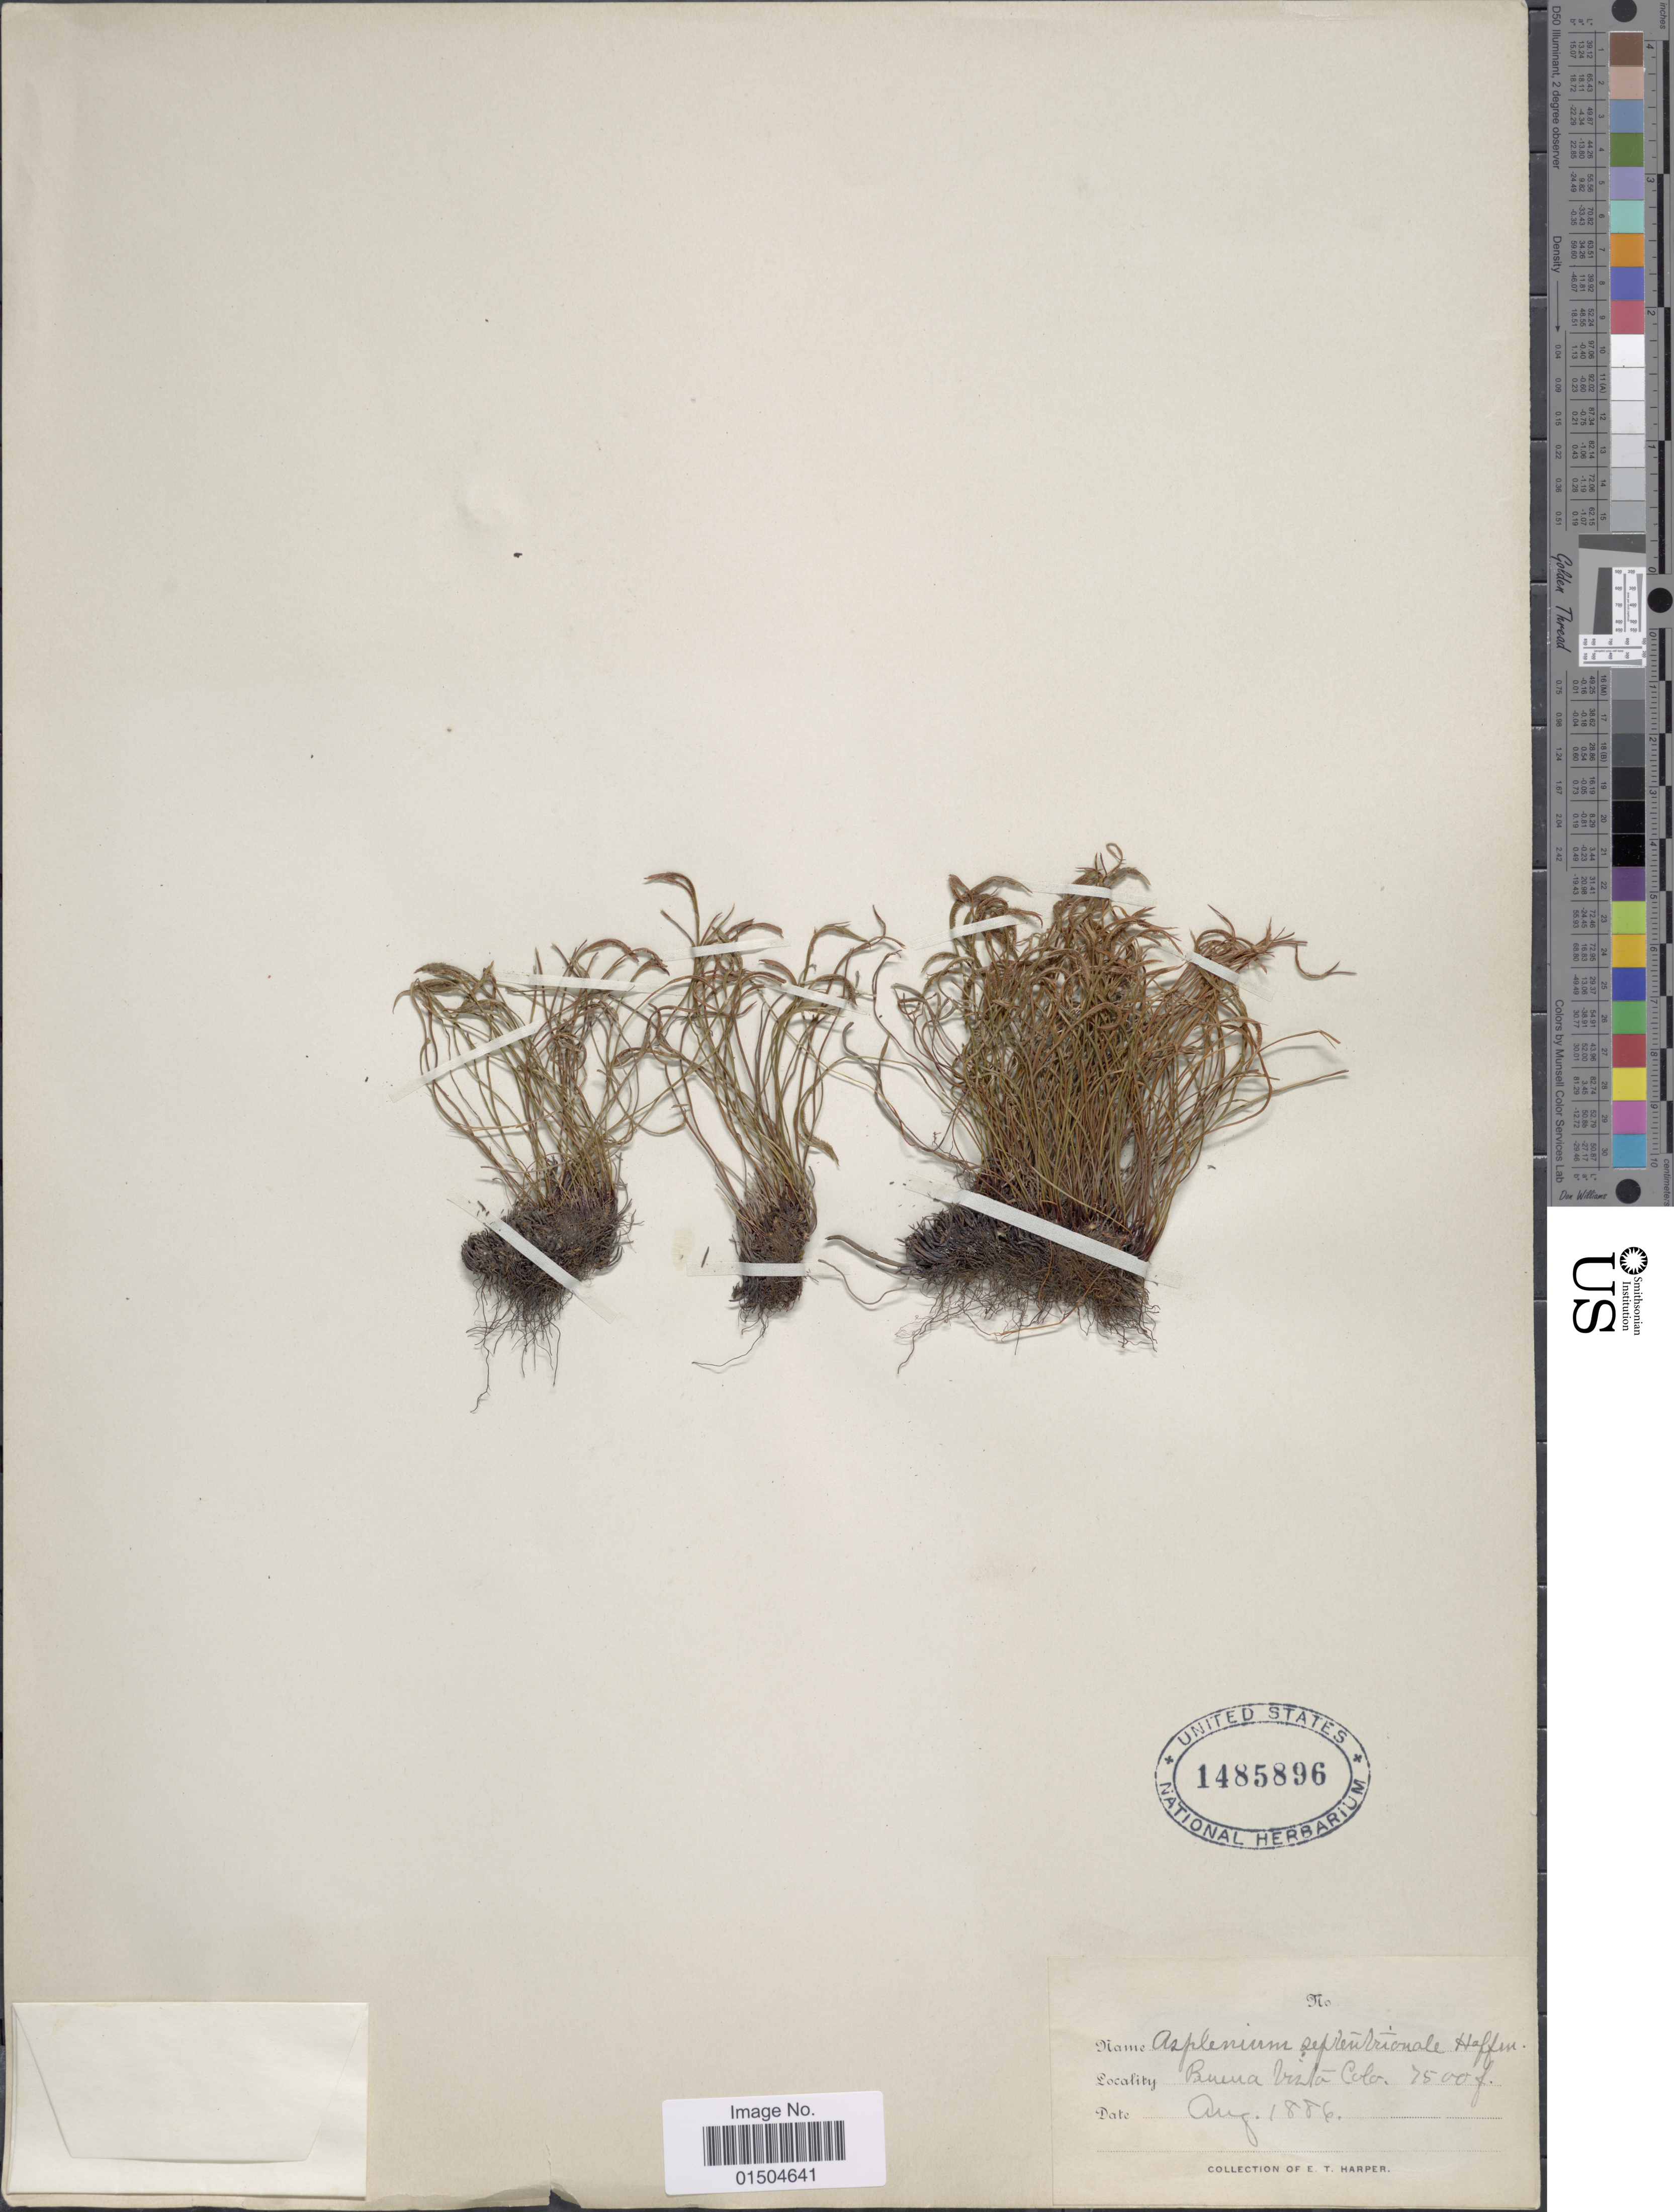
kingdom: Plantae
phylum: Tracheophyta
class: Polypodiopsida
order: Polypodiales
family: Aspleniaceae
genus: Asplenium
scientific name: Asplenium septentrionale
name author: (L.) Hoffm.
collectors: E. T. Harper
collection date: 1886-08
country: United States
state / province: Colorado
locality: Buena Vista.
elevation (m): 2286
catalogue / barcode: US 1485896